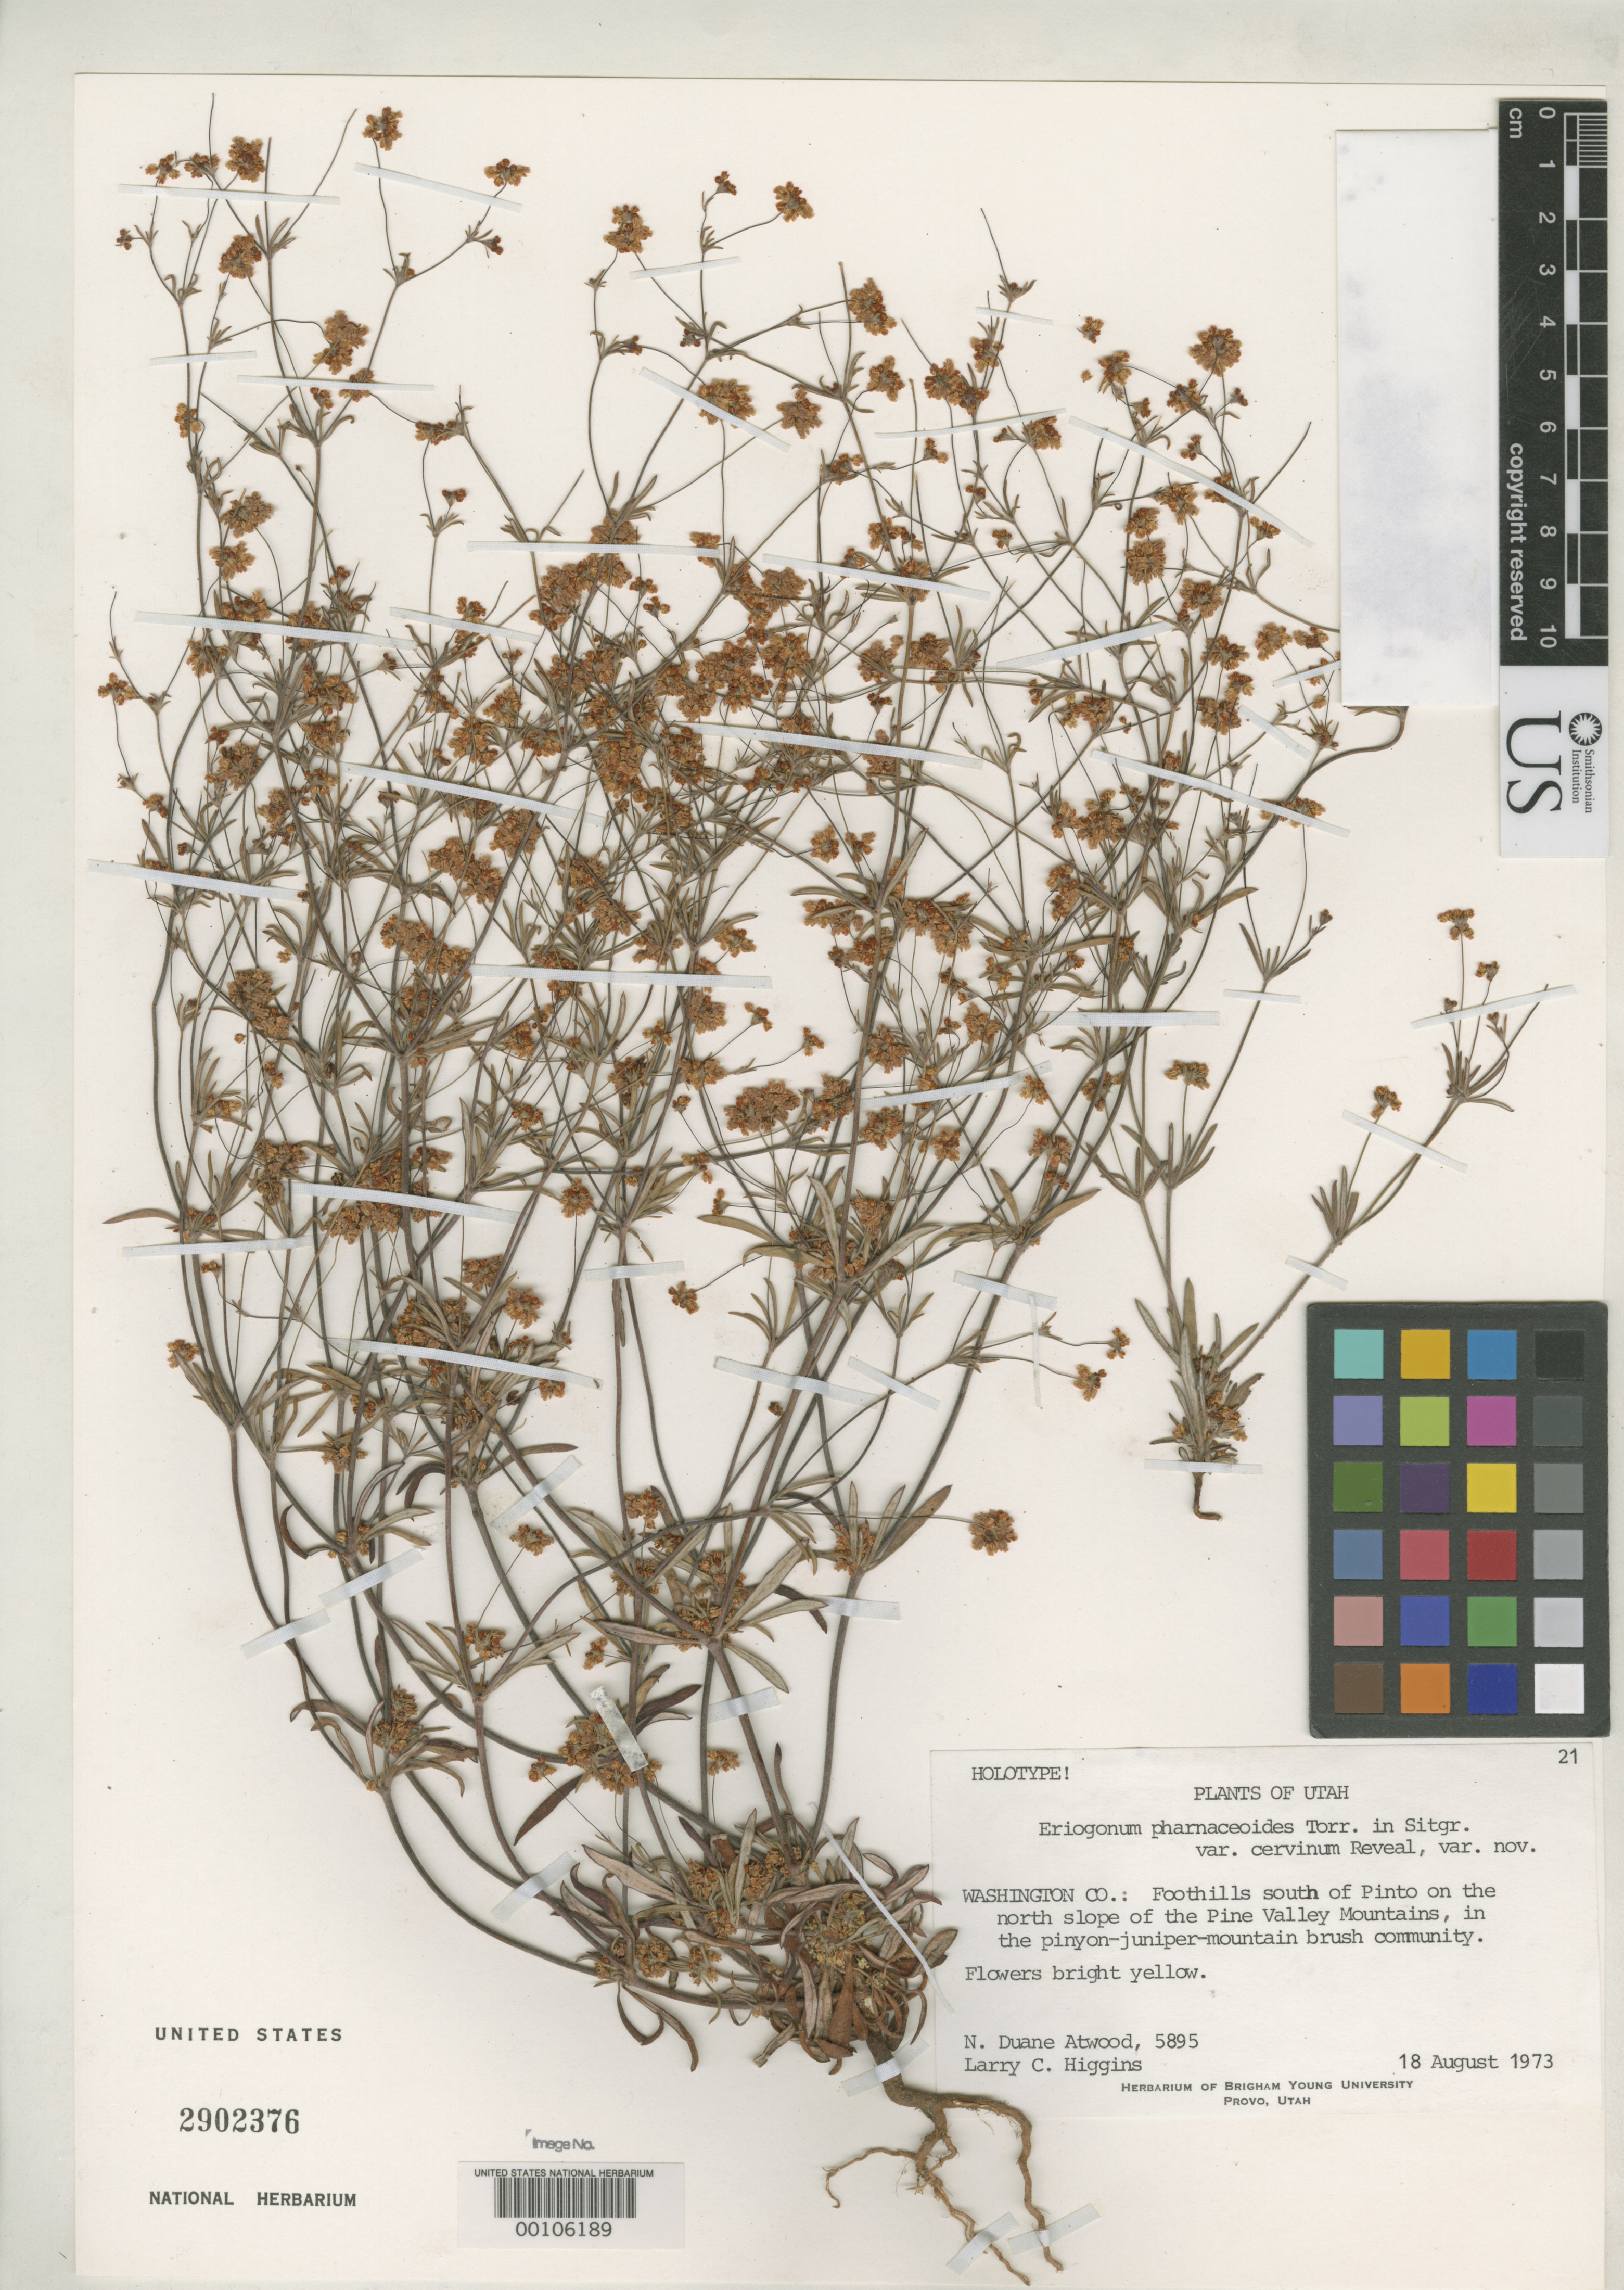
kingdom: Plantae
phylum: Tracheophyta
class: Magnoliopsida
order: Caryophyllales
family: Polygonaceae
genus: Eriogonum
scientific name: Eriogonum pharnaceoides var. cervinum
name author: Reveal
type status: Holotype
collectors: N. Atwood & L. Higgins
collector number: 5895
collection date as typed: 18 Aug 1973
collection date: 1973-08-18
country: United States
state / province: Utah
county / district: Washington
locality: Foothills south of Pinto on the north slope of Pine Valley Mountains.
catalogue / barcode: US 2902376